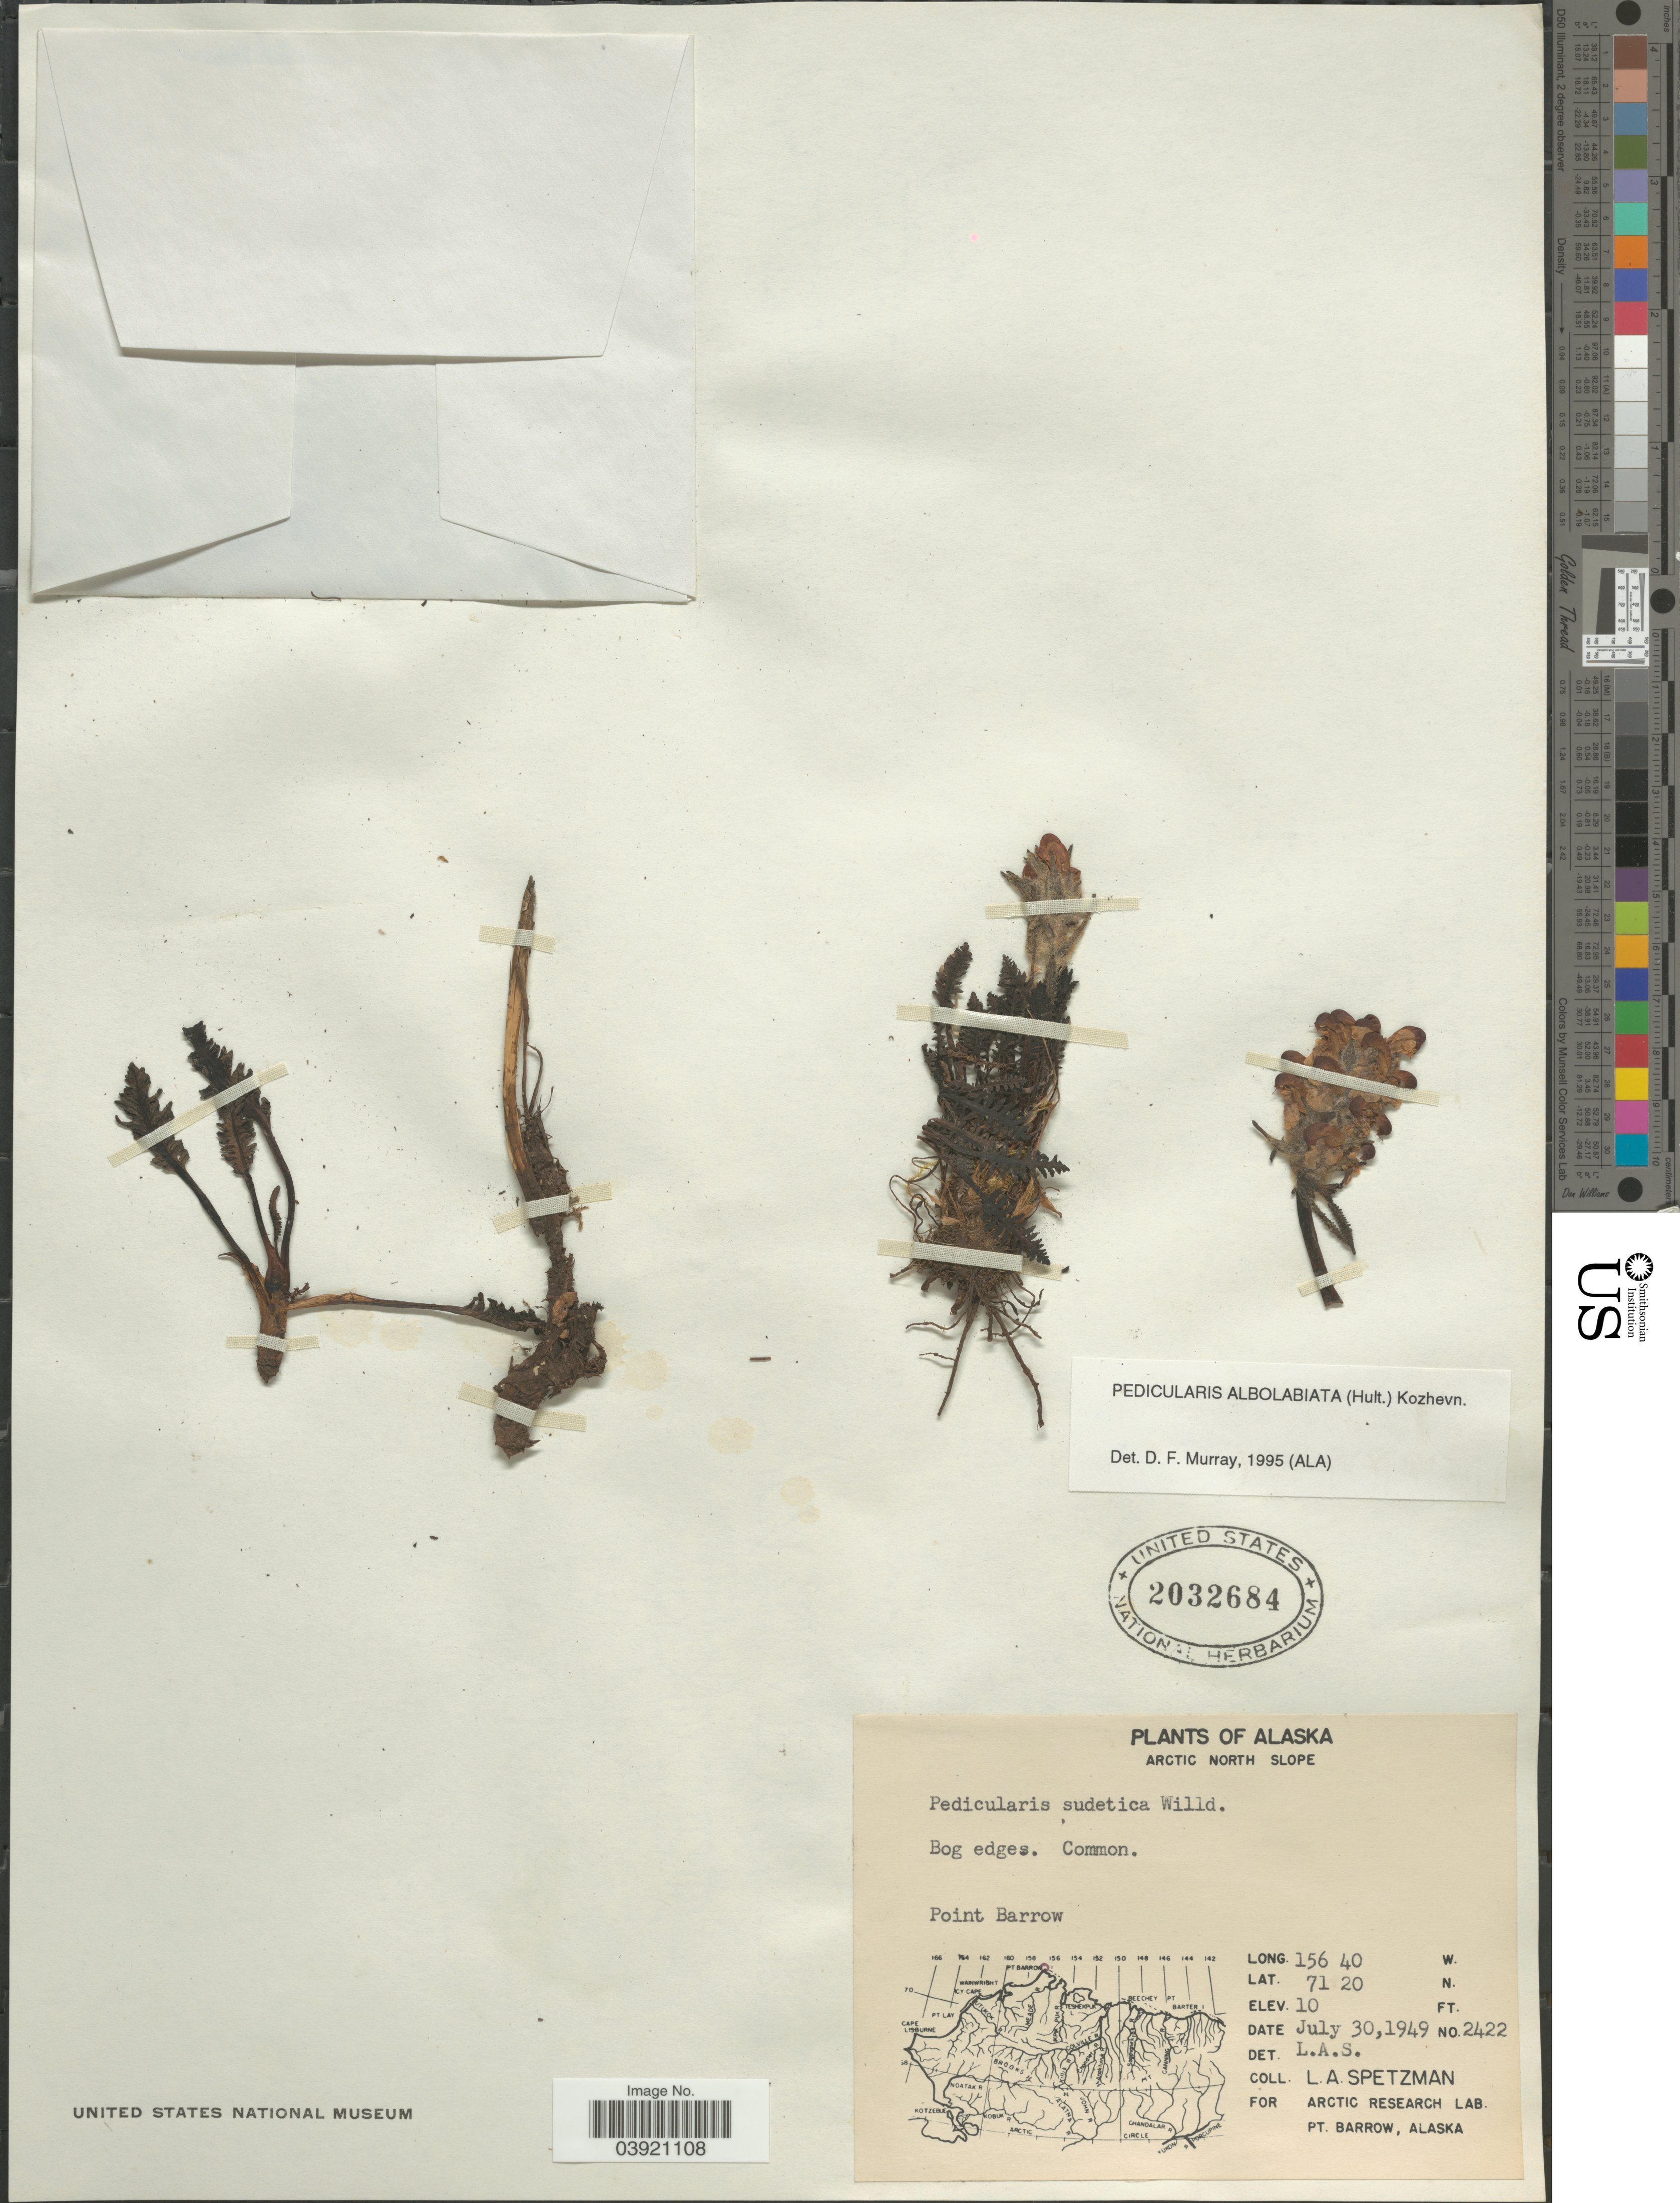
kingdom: Plantae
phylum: Tracheophyta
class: Magnoliopsida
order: Lamiales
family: Orobanchaceae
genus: Pedicularis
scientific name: Pedicularis albolabiata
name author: (Hultén) Kozhevn.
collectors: L. Spetzman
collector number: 2422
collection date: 1949-07-30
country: United States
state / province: Alaska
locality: Arctic North Slope. Point Barrow.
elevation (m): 3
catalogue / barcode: US 2032684